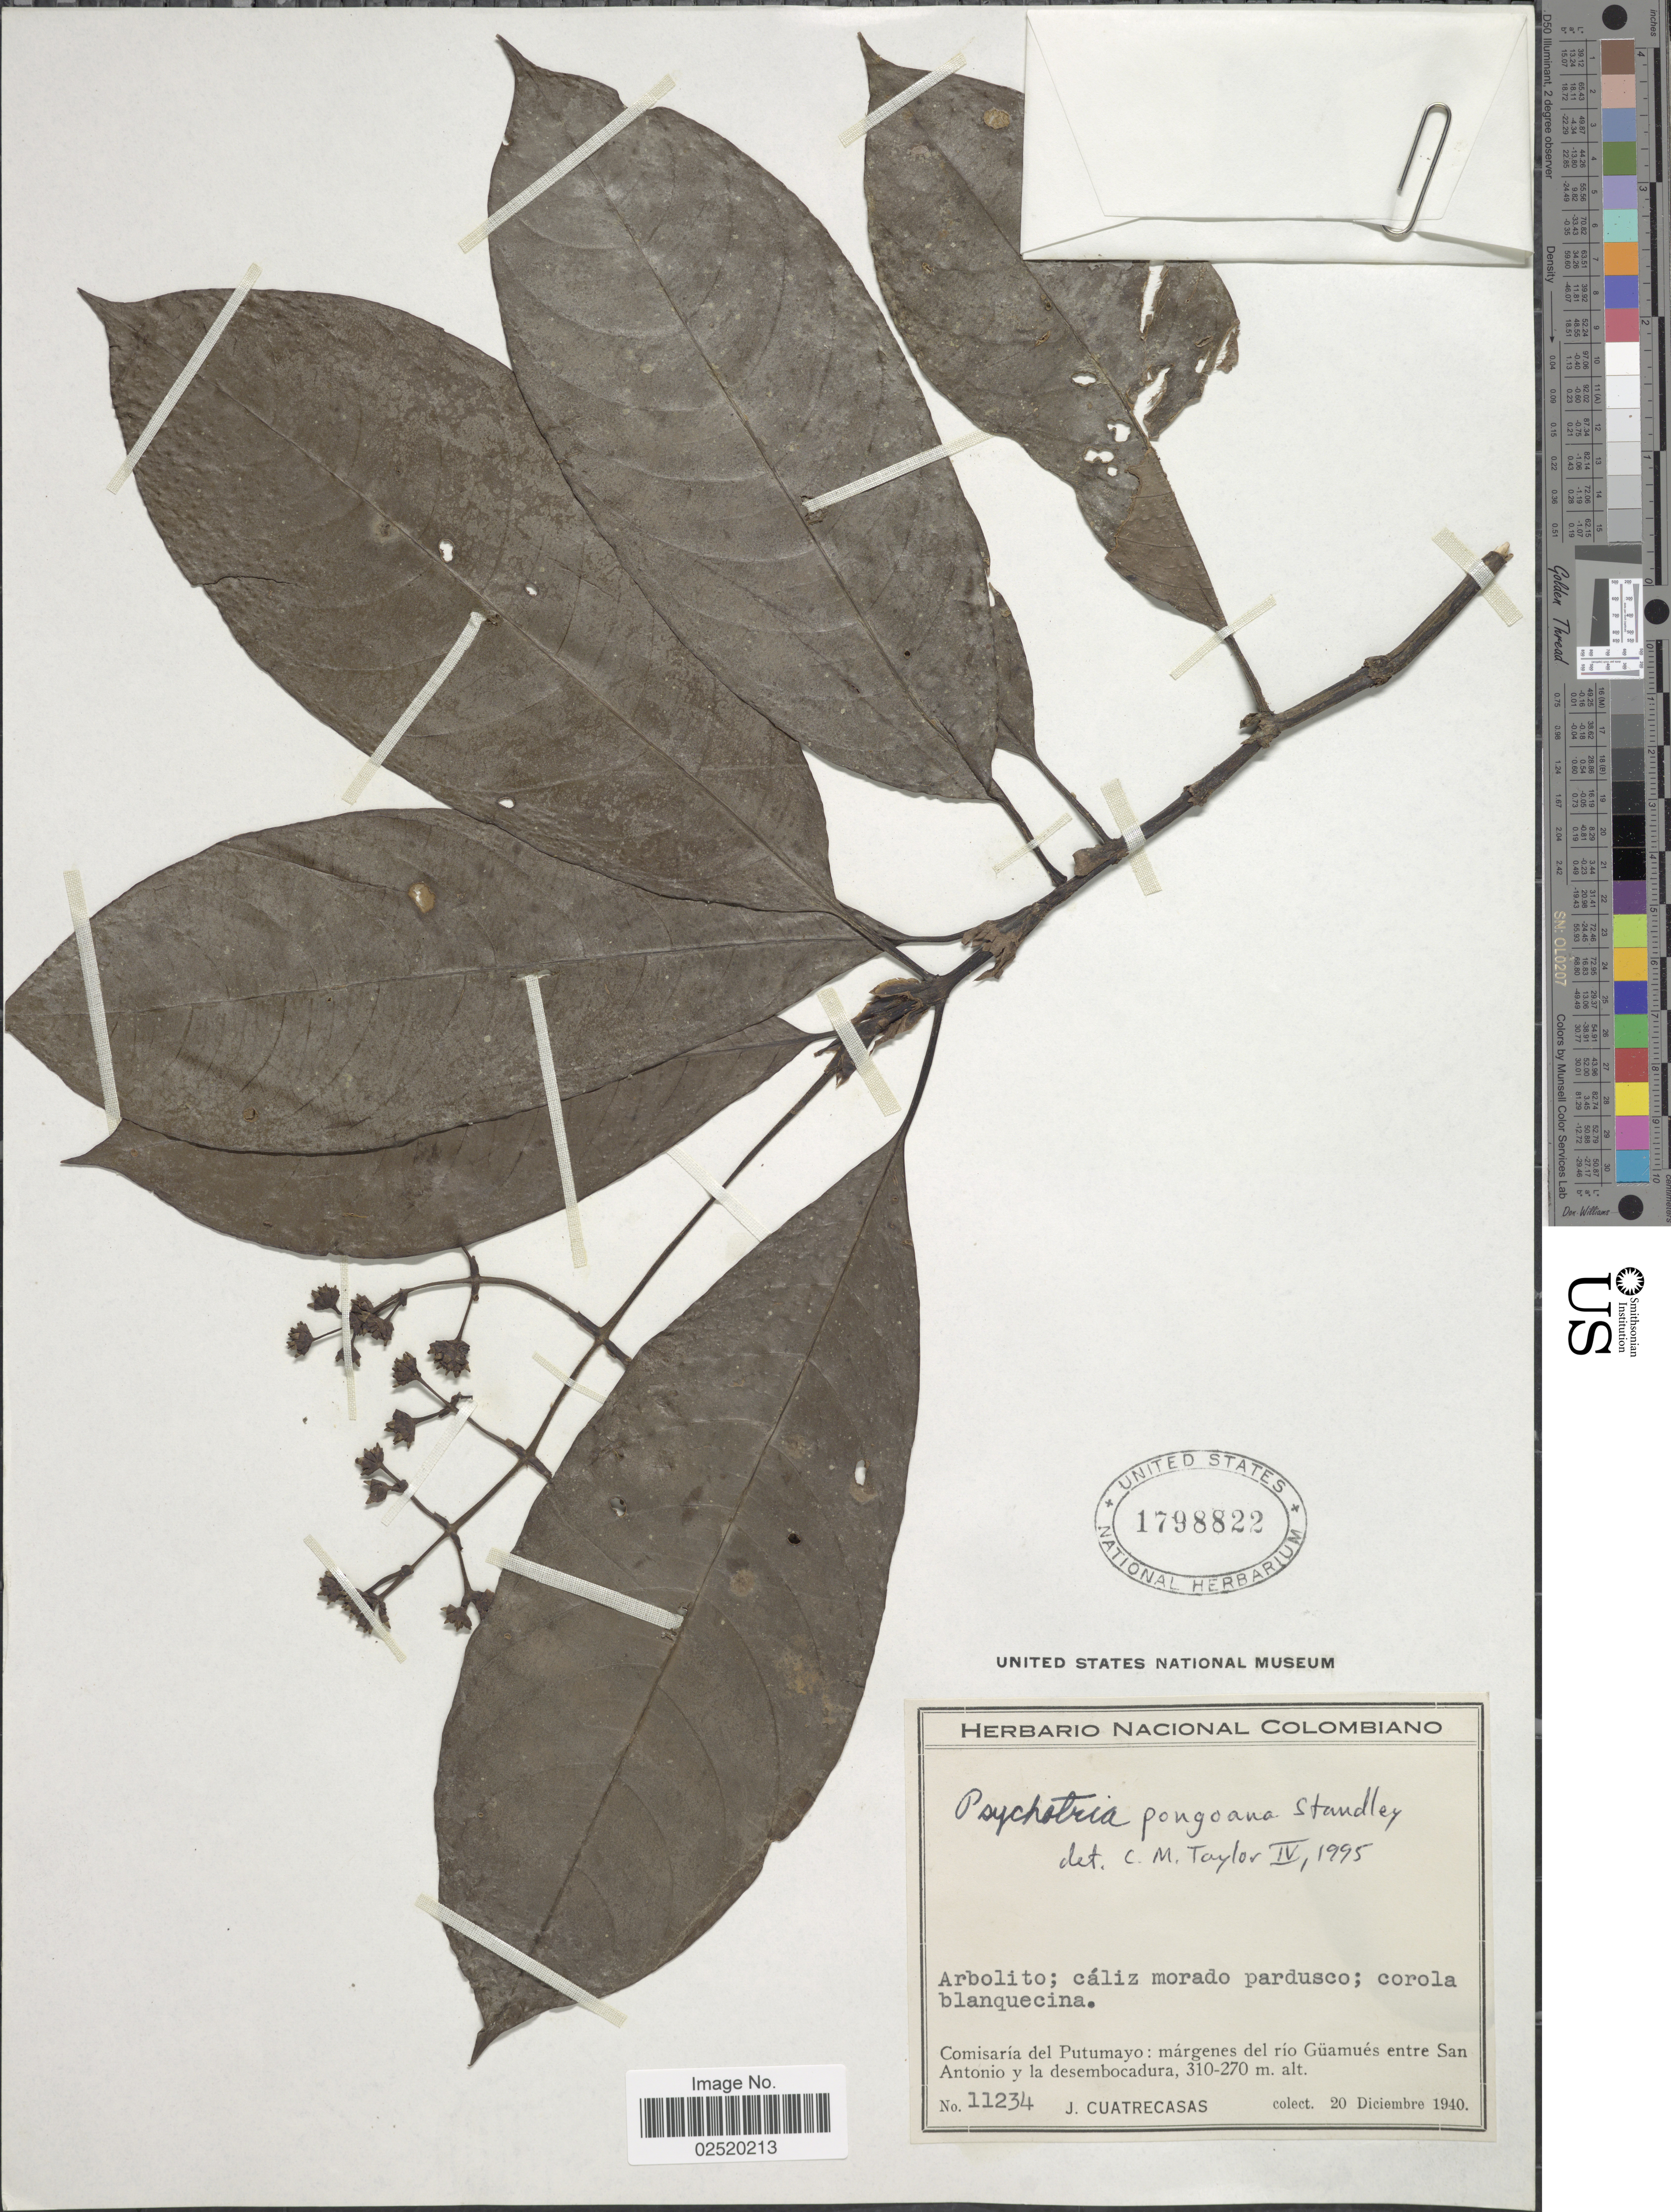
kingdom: Plantae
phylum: Tracheophyta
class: Magnoliopsida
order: Gentianales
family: Rubiaceae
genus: Psychotria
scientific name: Psychotria pongoana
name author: Standl.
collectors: J. Cuatrecasas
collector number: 11234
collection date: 1940-12-20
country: Colombia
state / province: Putumayo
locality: Comisaria del Putumayo: margenes del rio Guamues entre San Antonio y la desembocadura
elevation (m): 270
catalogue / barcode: US 1798822